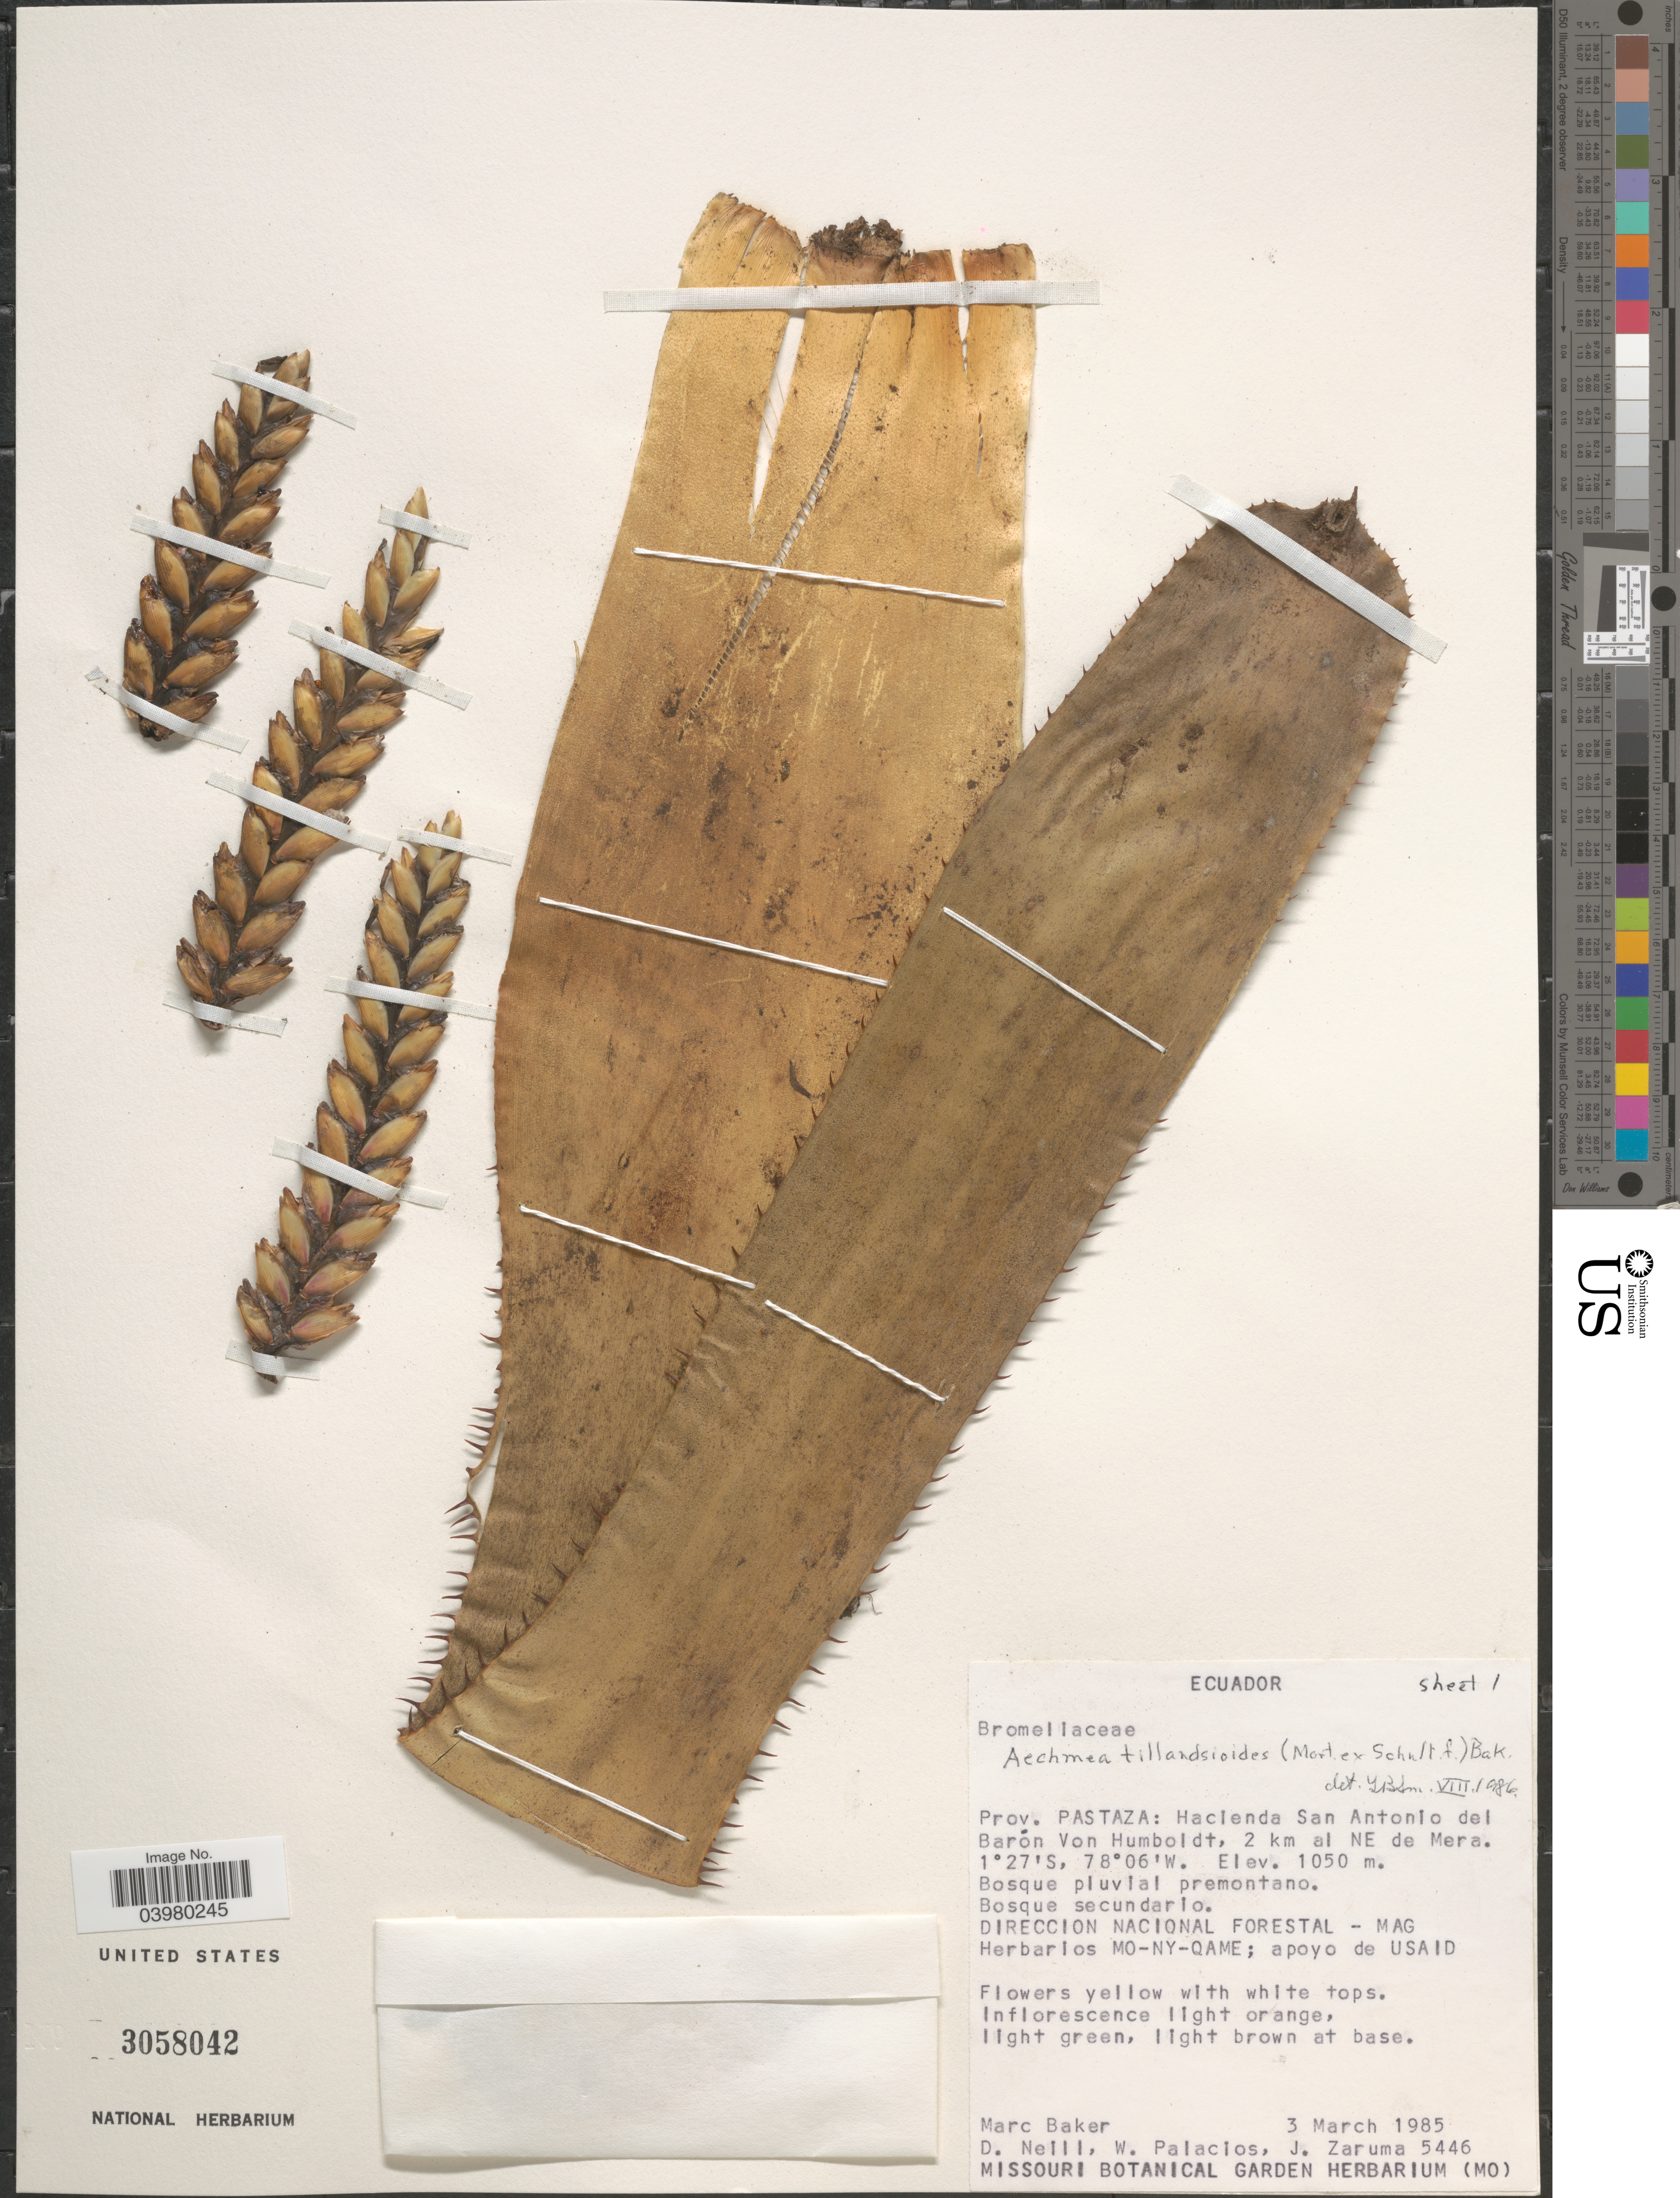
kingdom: Plantae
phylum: Tracheophyta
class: Liliopsida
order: Poales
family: Bromeliaceae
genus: Aechmea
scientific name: Aechmea tillandsioides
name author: (Mart. ex Schult. & Schult. f.) Baker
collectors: M. A. Baker, D. Neill, W. Palacios & J. Zaruma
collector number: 5446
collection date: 1985-03-03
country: Ecuador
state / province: Pastaza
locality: Hacienda San Antonio del Barón Von Humboldt, 2 km al NE de Mera.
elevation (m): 1050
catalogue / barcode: US 3058042